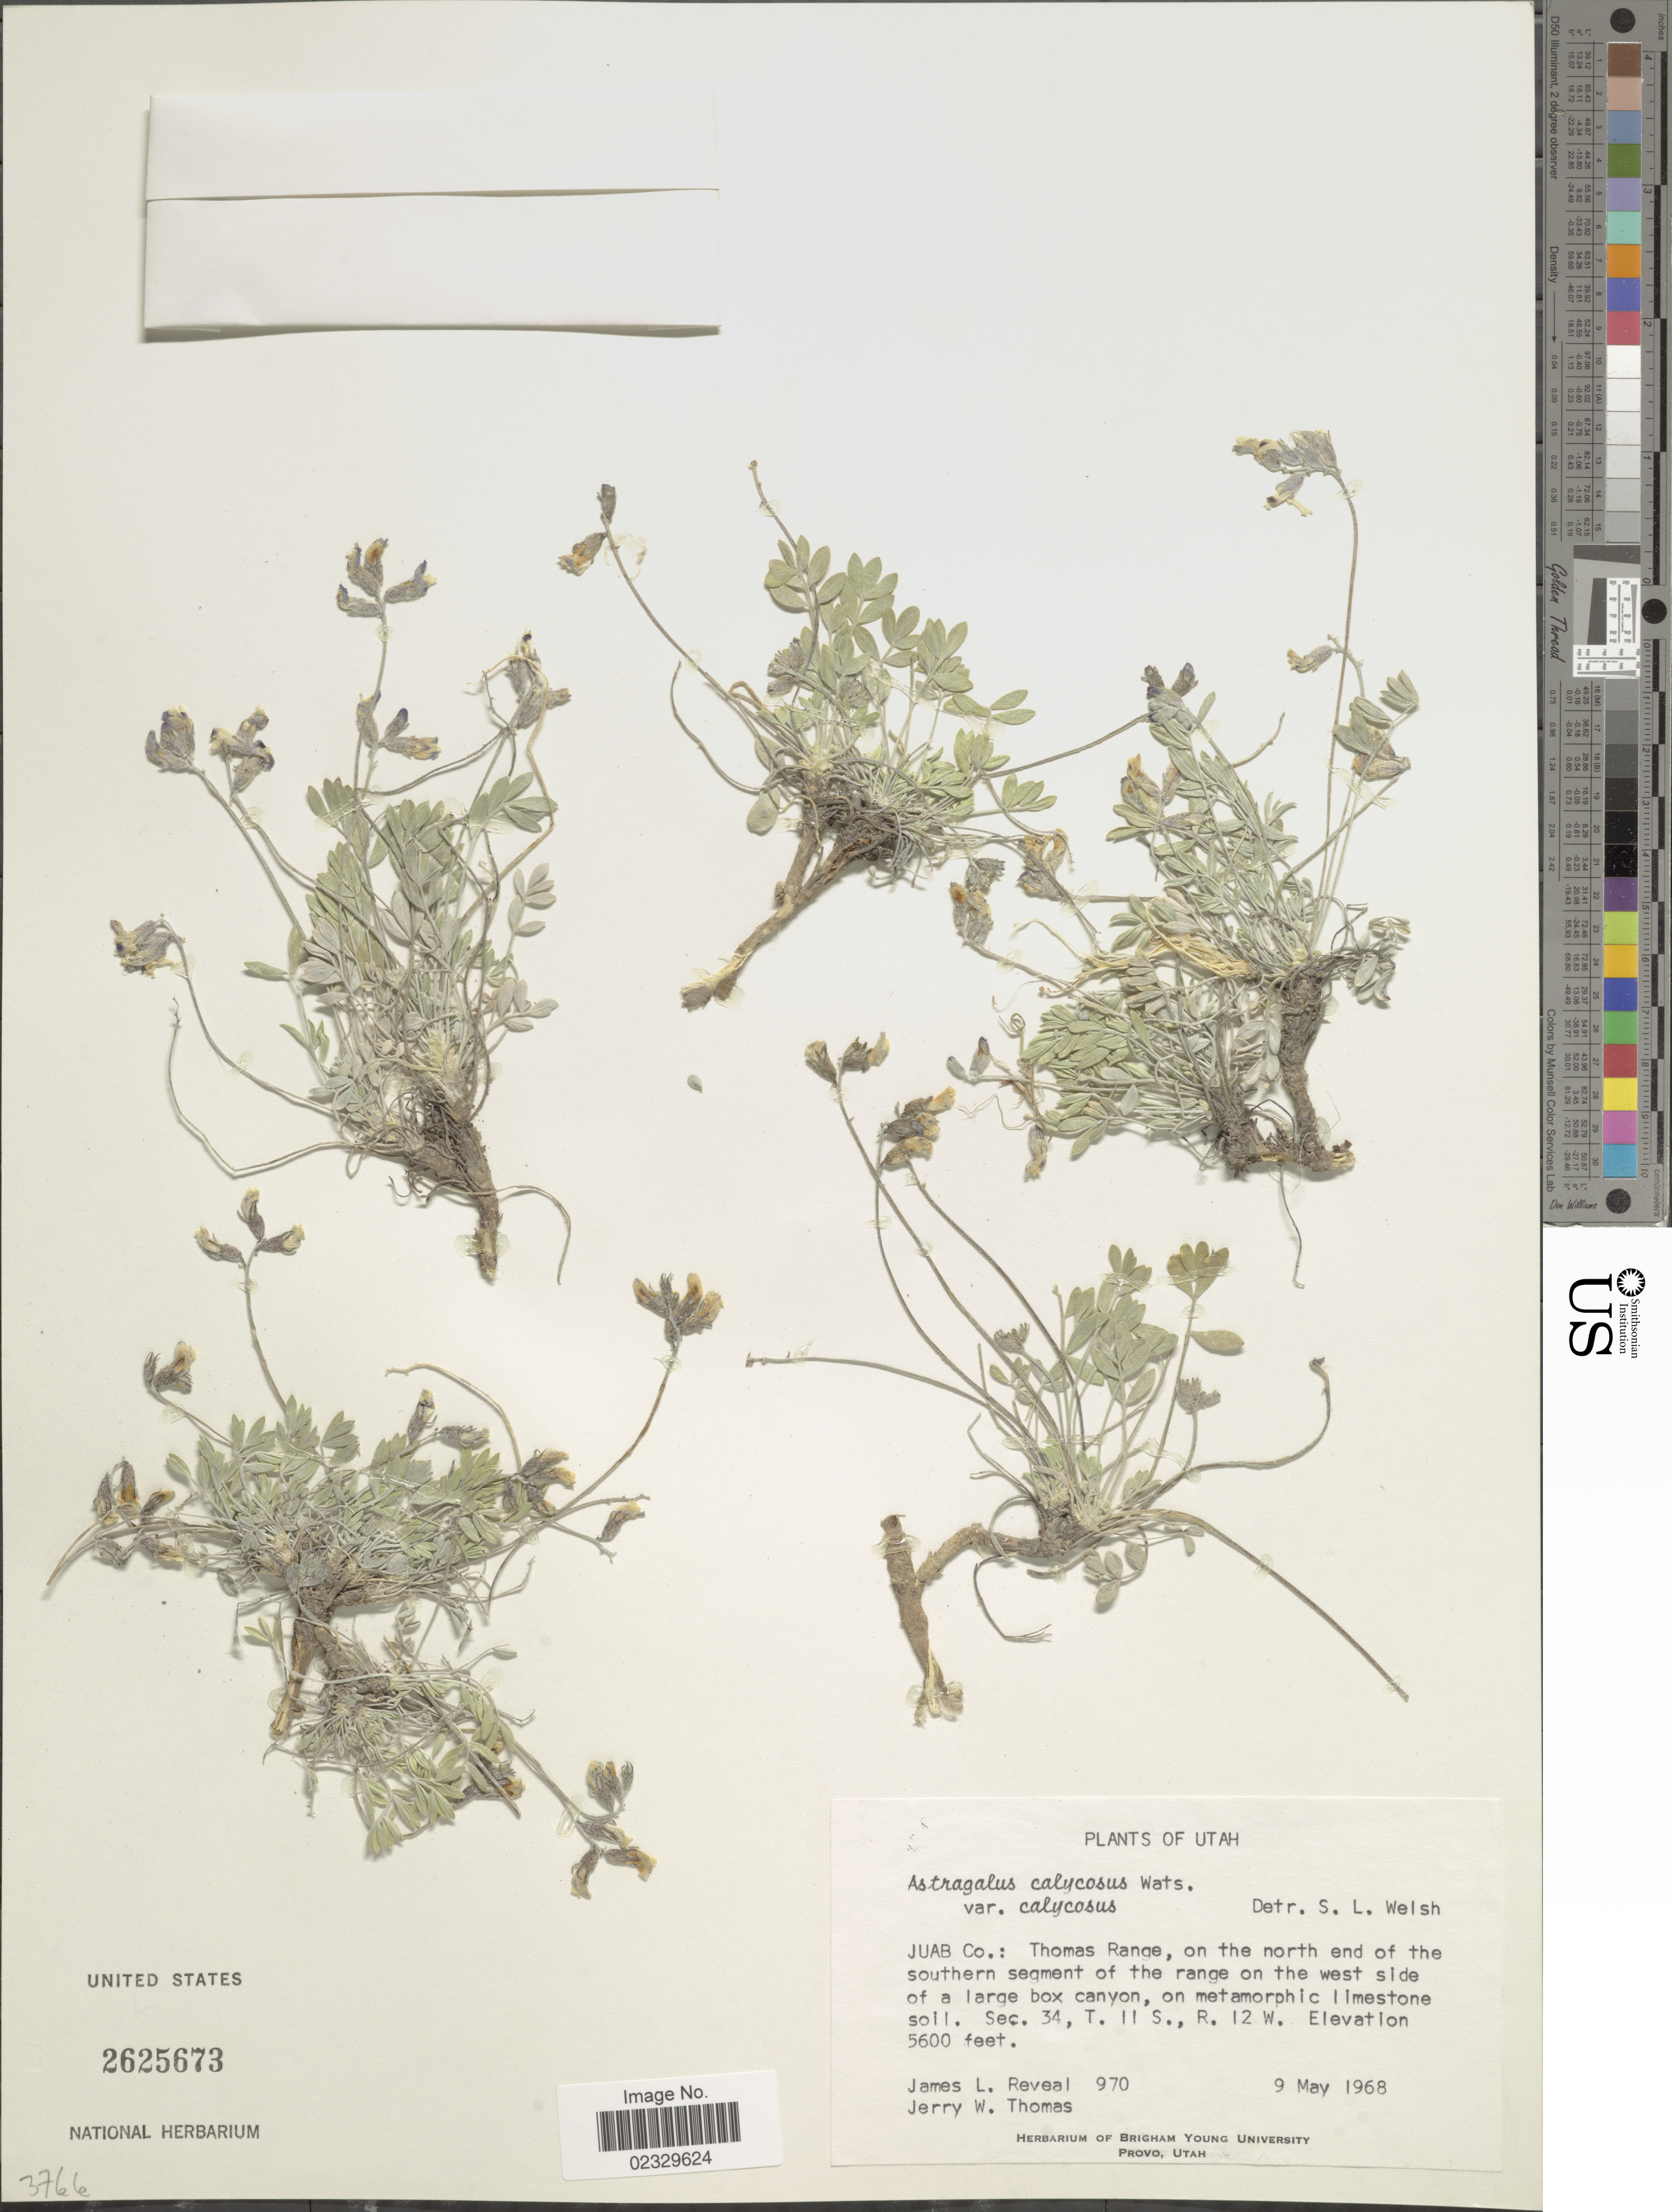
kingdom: Plantae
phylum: Tracheophyta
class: Magnoliopsida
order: Fabales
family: Fabaceae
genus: Astragalus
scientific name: Astragalus calycosus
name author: Torr. ex S. Watson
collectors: J. L. Reveal & J. W. Thomas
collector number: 970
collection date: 1968-05-09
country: United States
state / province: Utah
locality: Juab Co.: Thomas Range, on the north end of the southern segment of the range on the west side of a large box canyon, on metamorphic limestone soil. Sec. 34, T. 11 S., R. 12 W.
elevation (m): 1707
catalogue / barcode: US 2625673